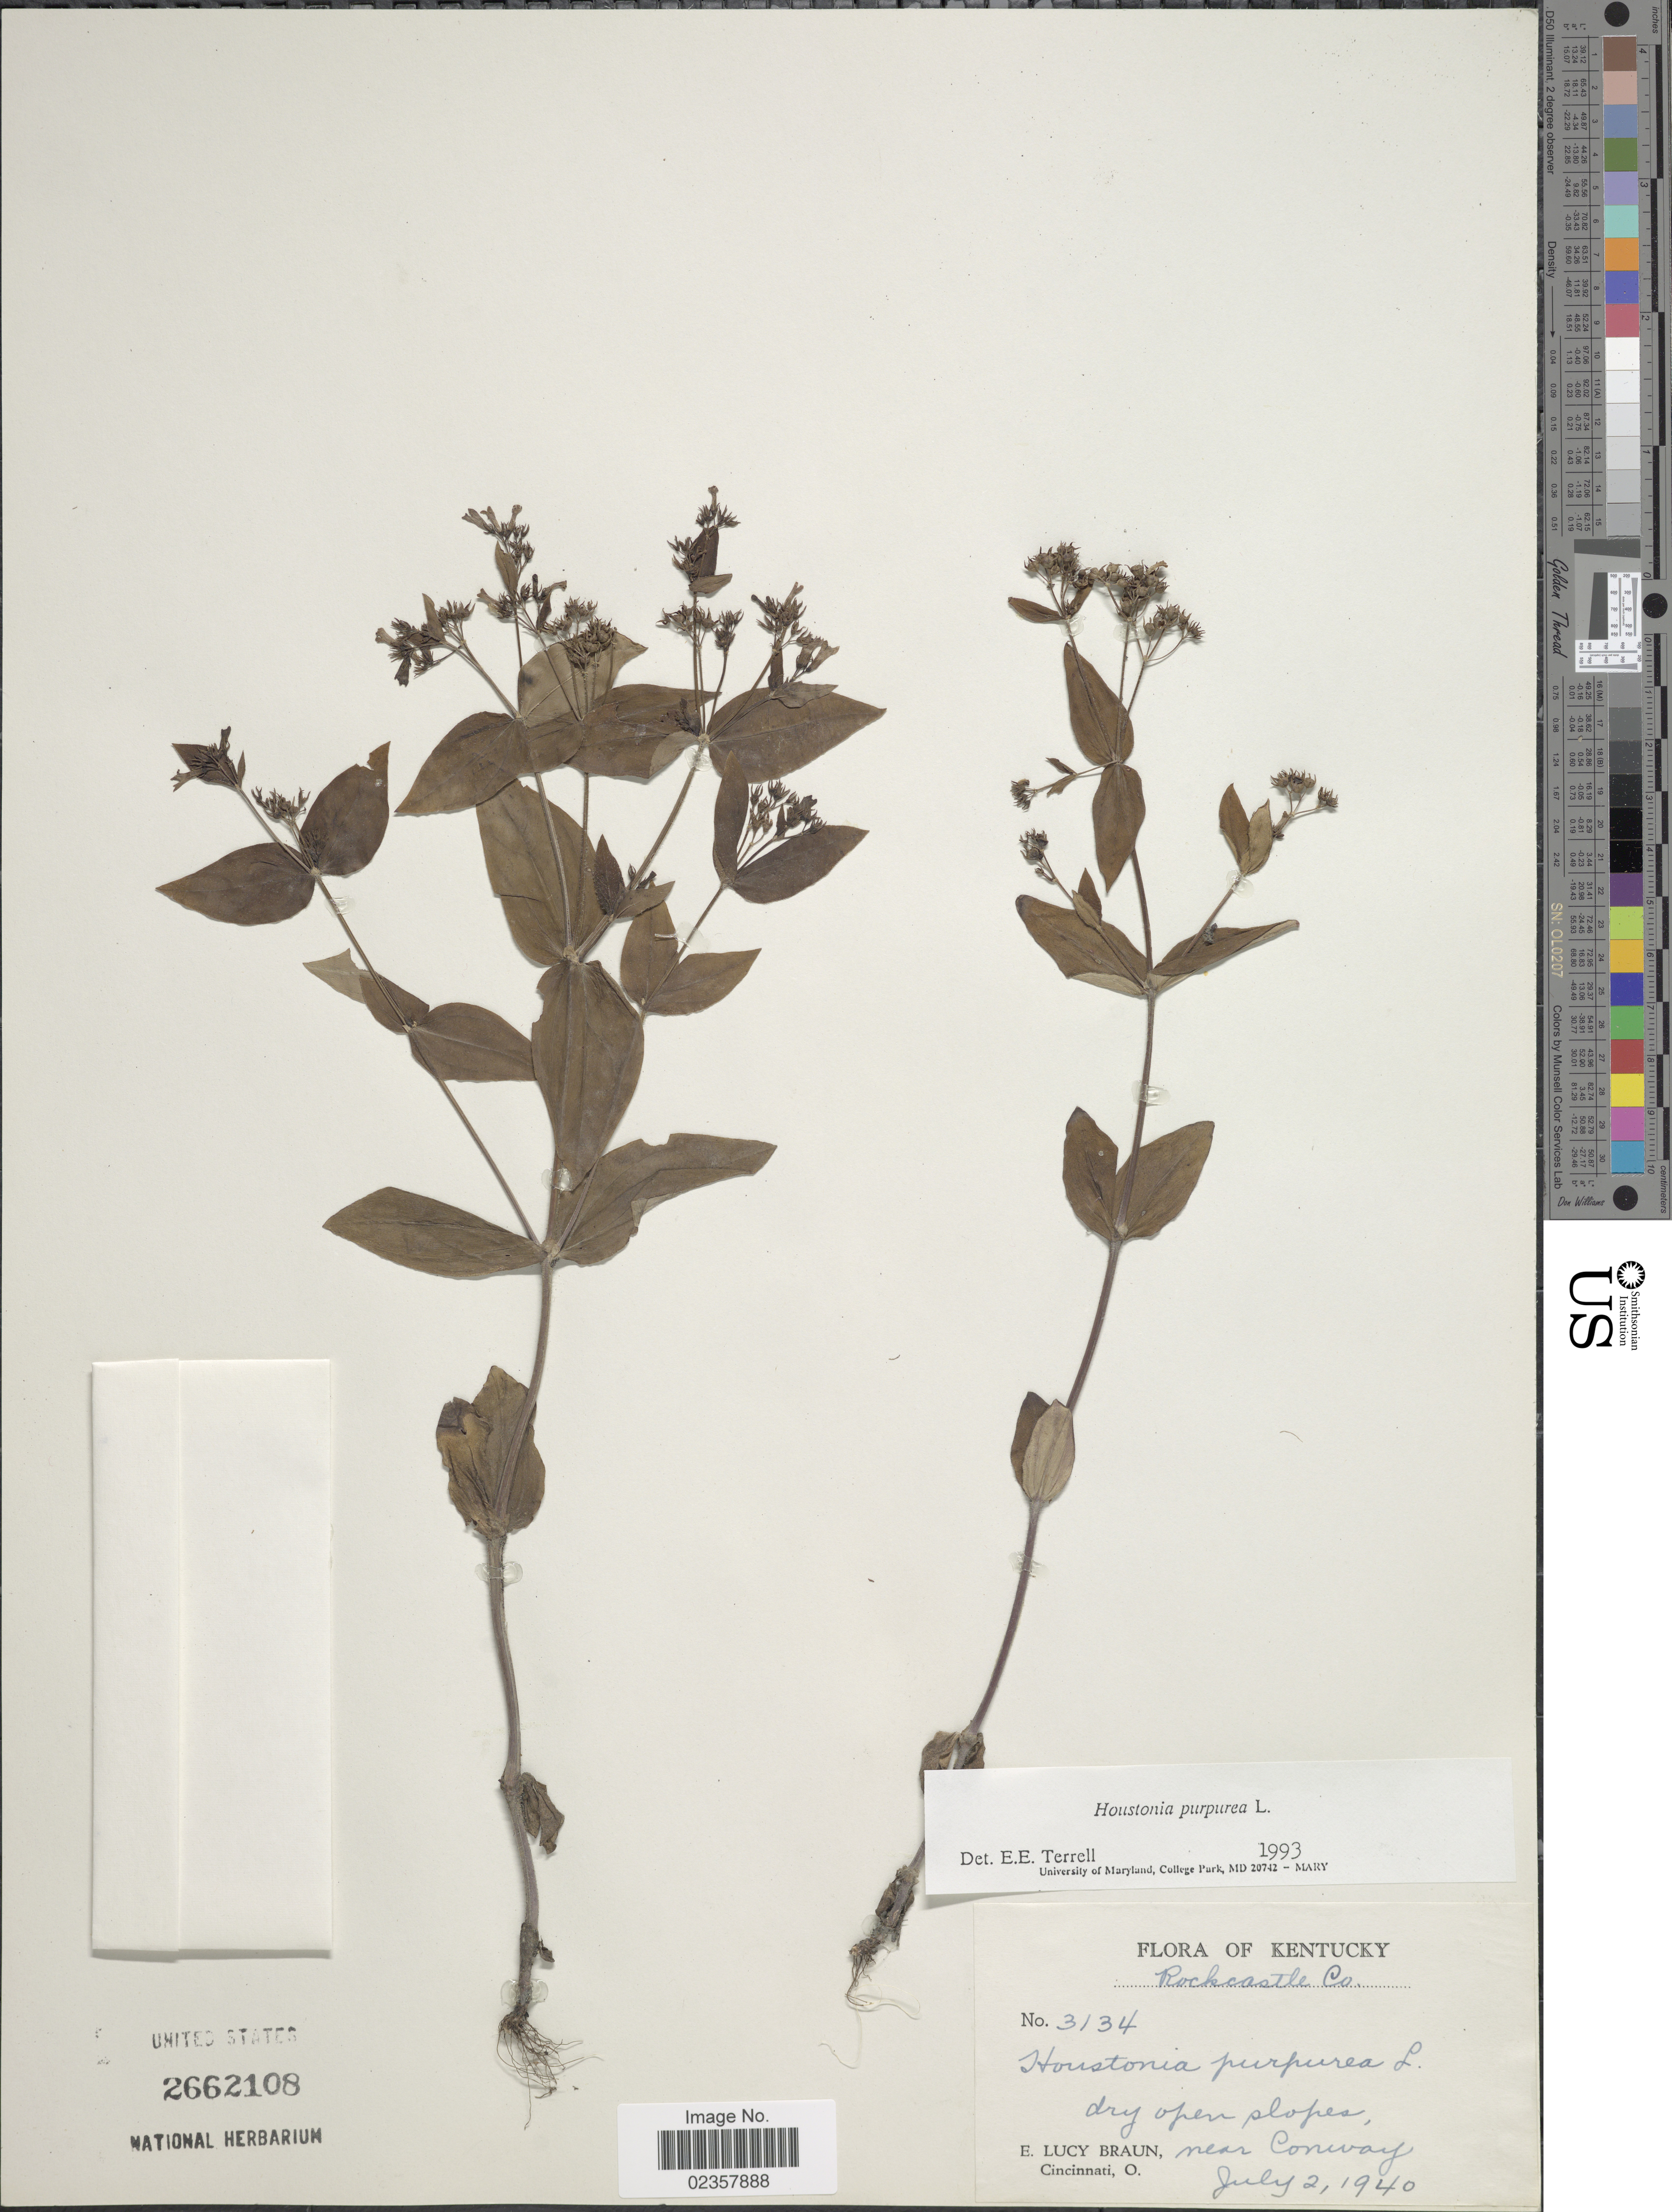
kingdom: Plantae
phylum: Tracheophyta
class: Magnoliopsida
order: Gentianales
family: Rubiaceae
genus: Houstonia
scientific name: Houstonia purpurea var. purpurea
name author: L.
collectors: E. L. Braun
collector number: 3134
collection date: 1940-07-02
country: United States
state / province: Kentucky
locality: Kentucky, Rockcastle Co. dry open slopes, near Conway.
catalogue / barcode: US 2662108